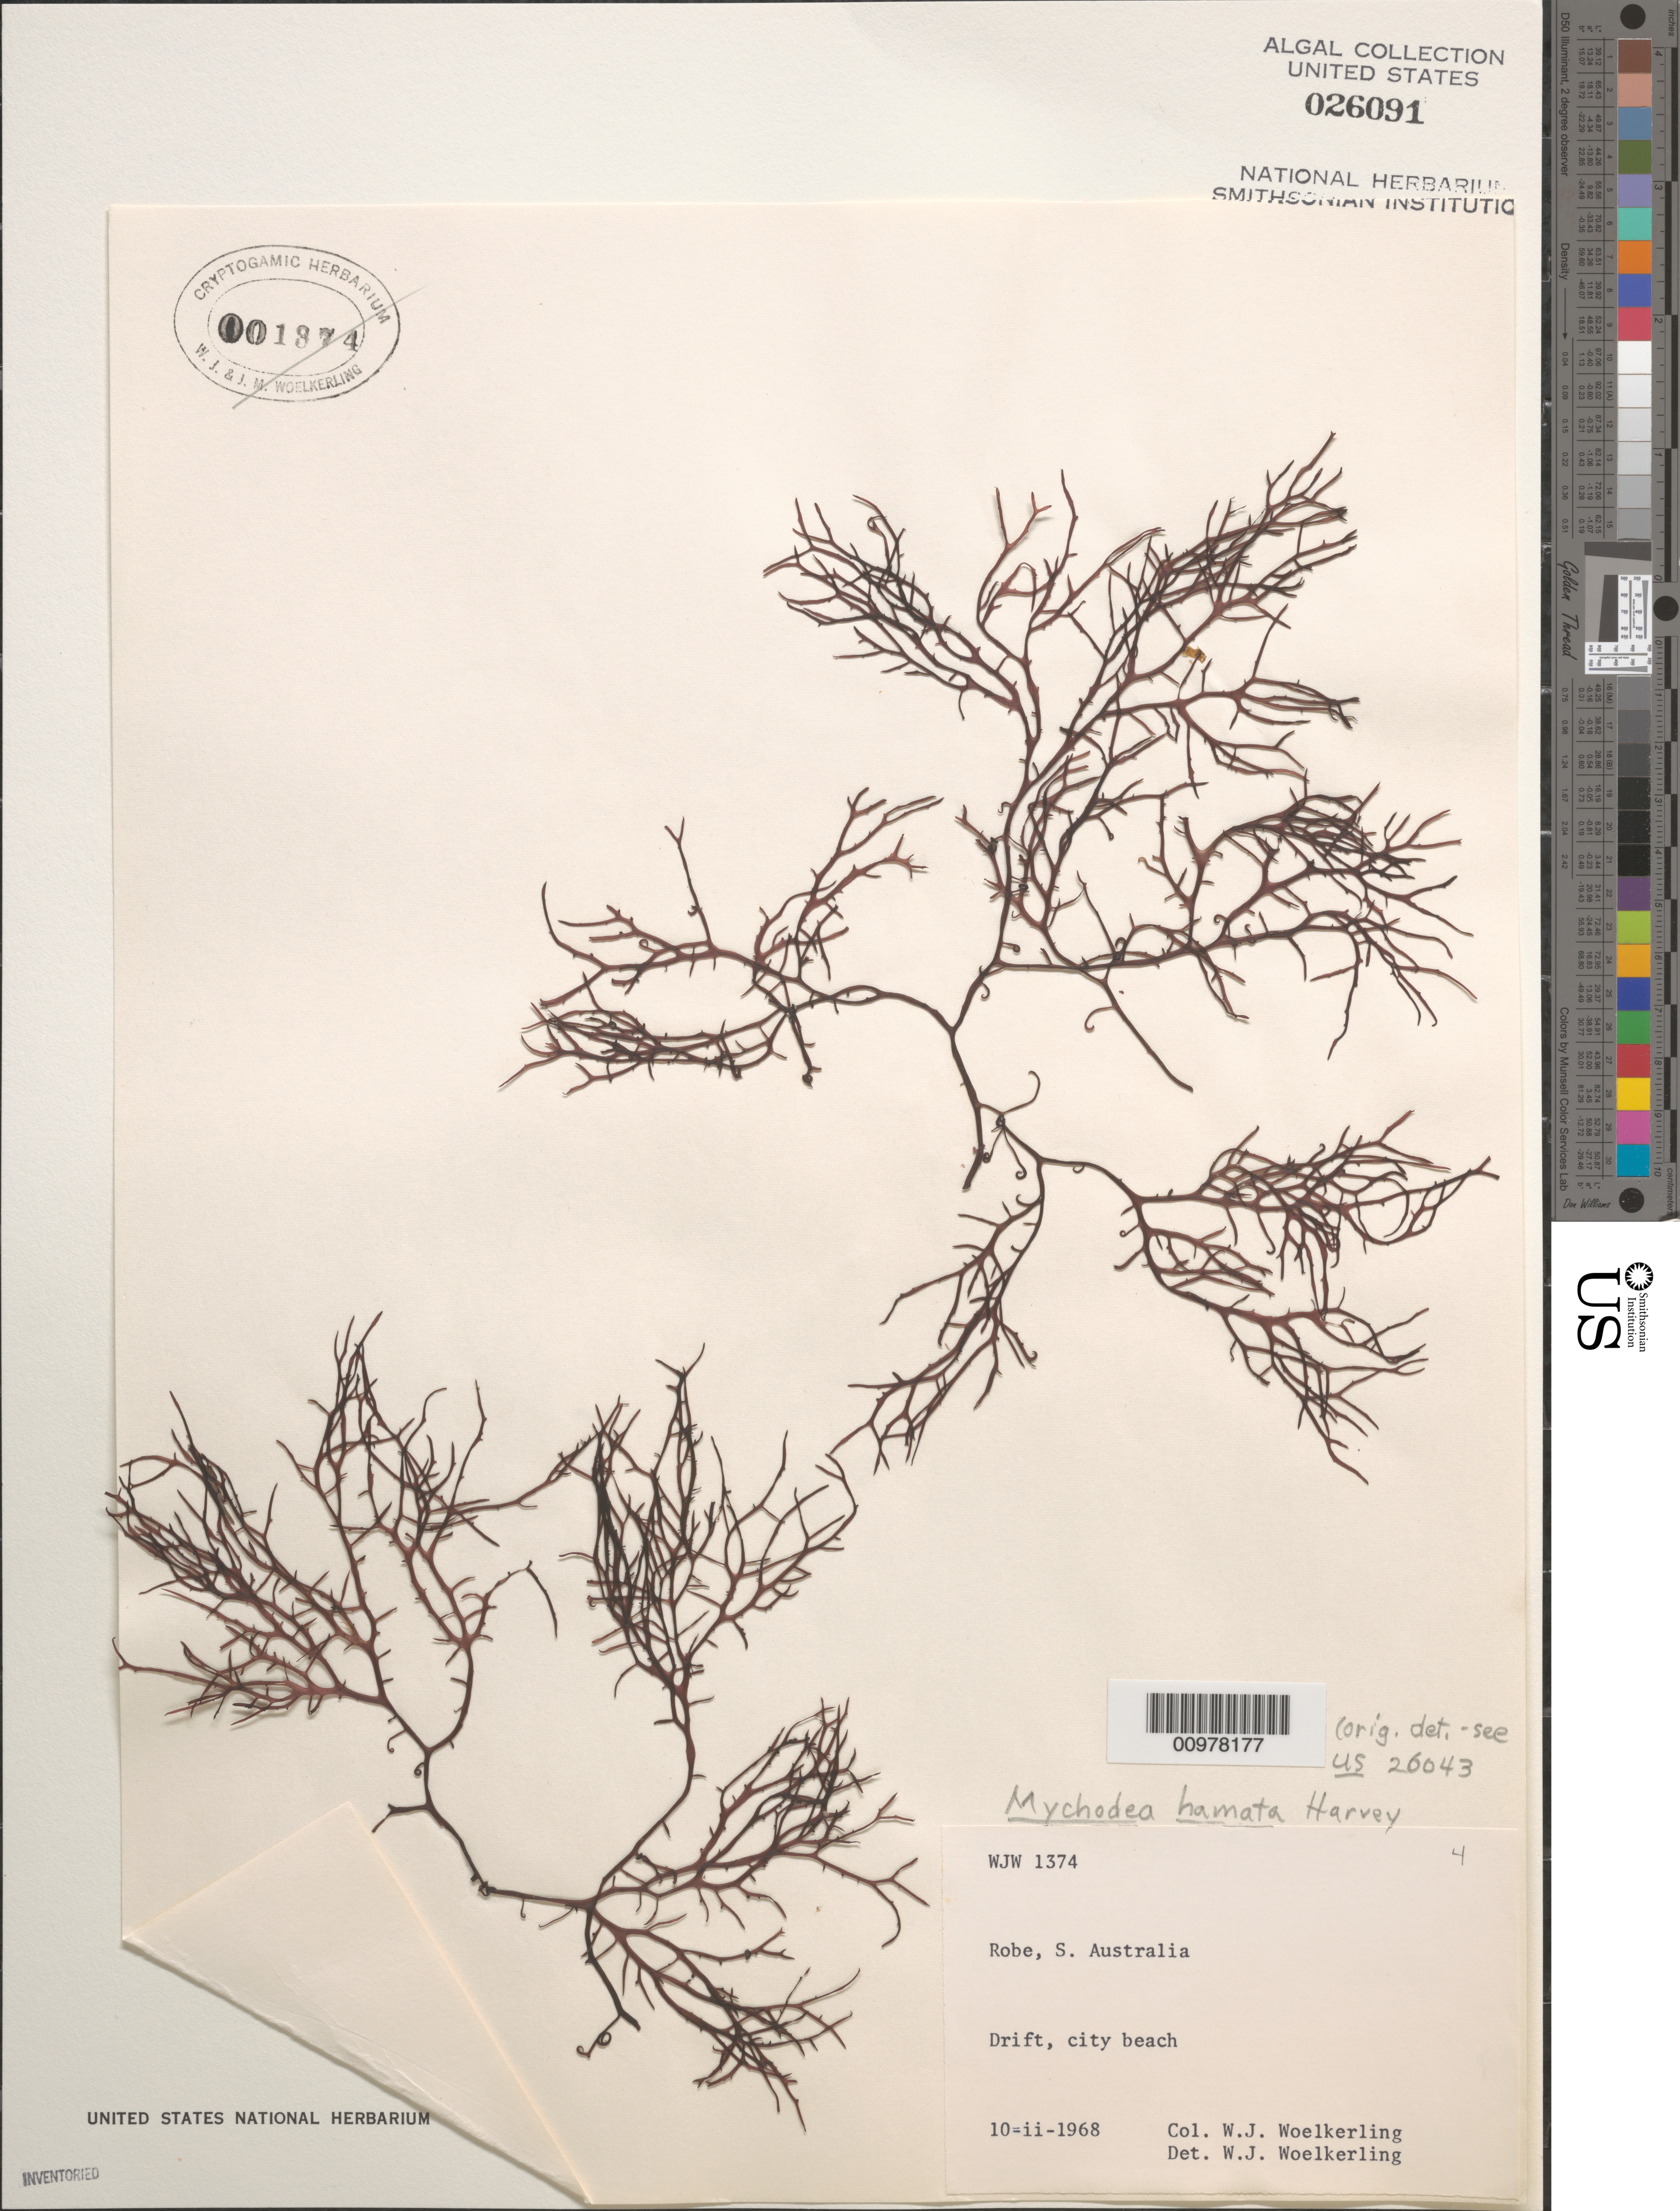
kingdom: Plantae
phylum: Rhodophyta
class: Florideophyceae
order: Gigartinales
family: Mychodeaceae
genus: Mychodea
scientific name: Mychodea hamata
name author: Harv. in Hook. f.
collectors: W. Woelkerling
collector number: WJW 1374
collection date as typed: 10 Feb 1968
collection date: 1968-02-10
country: Australia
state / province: South Australia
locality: Robe, city beach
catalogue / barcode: US 26091